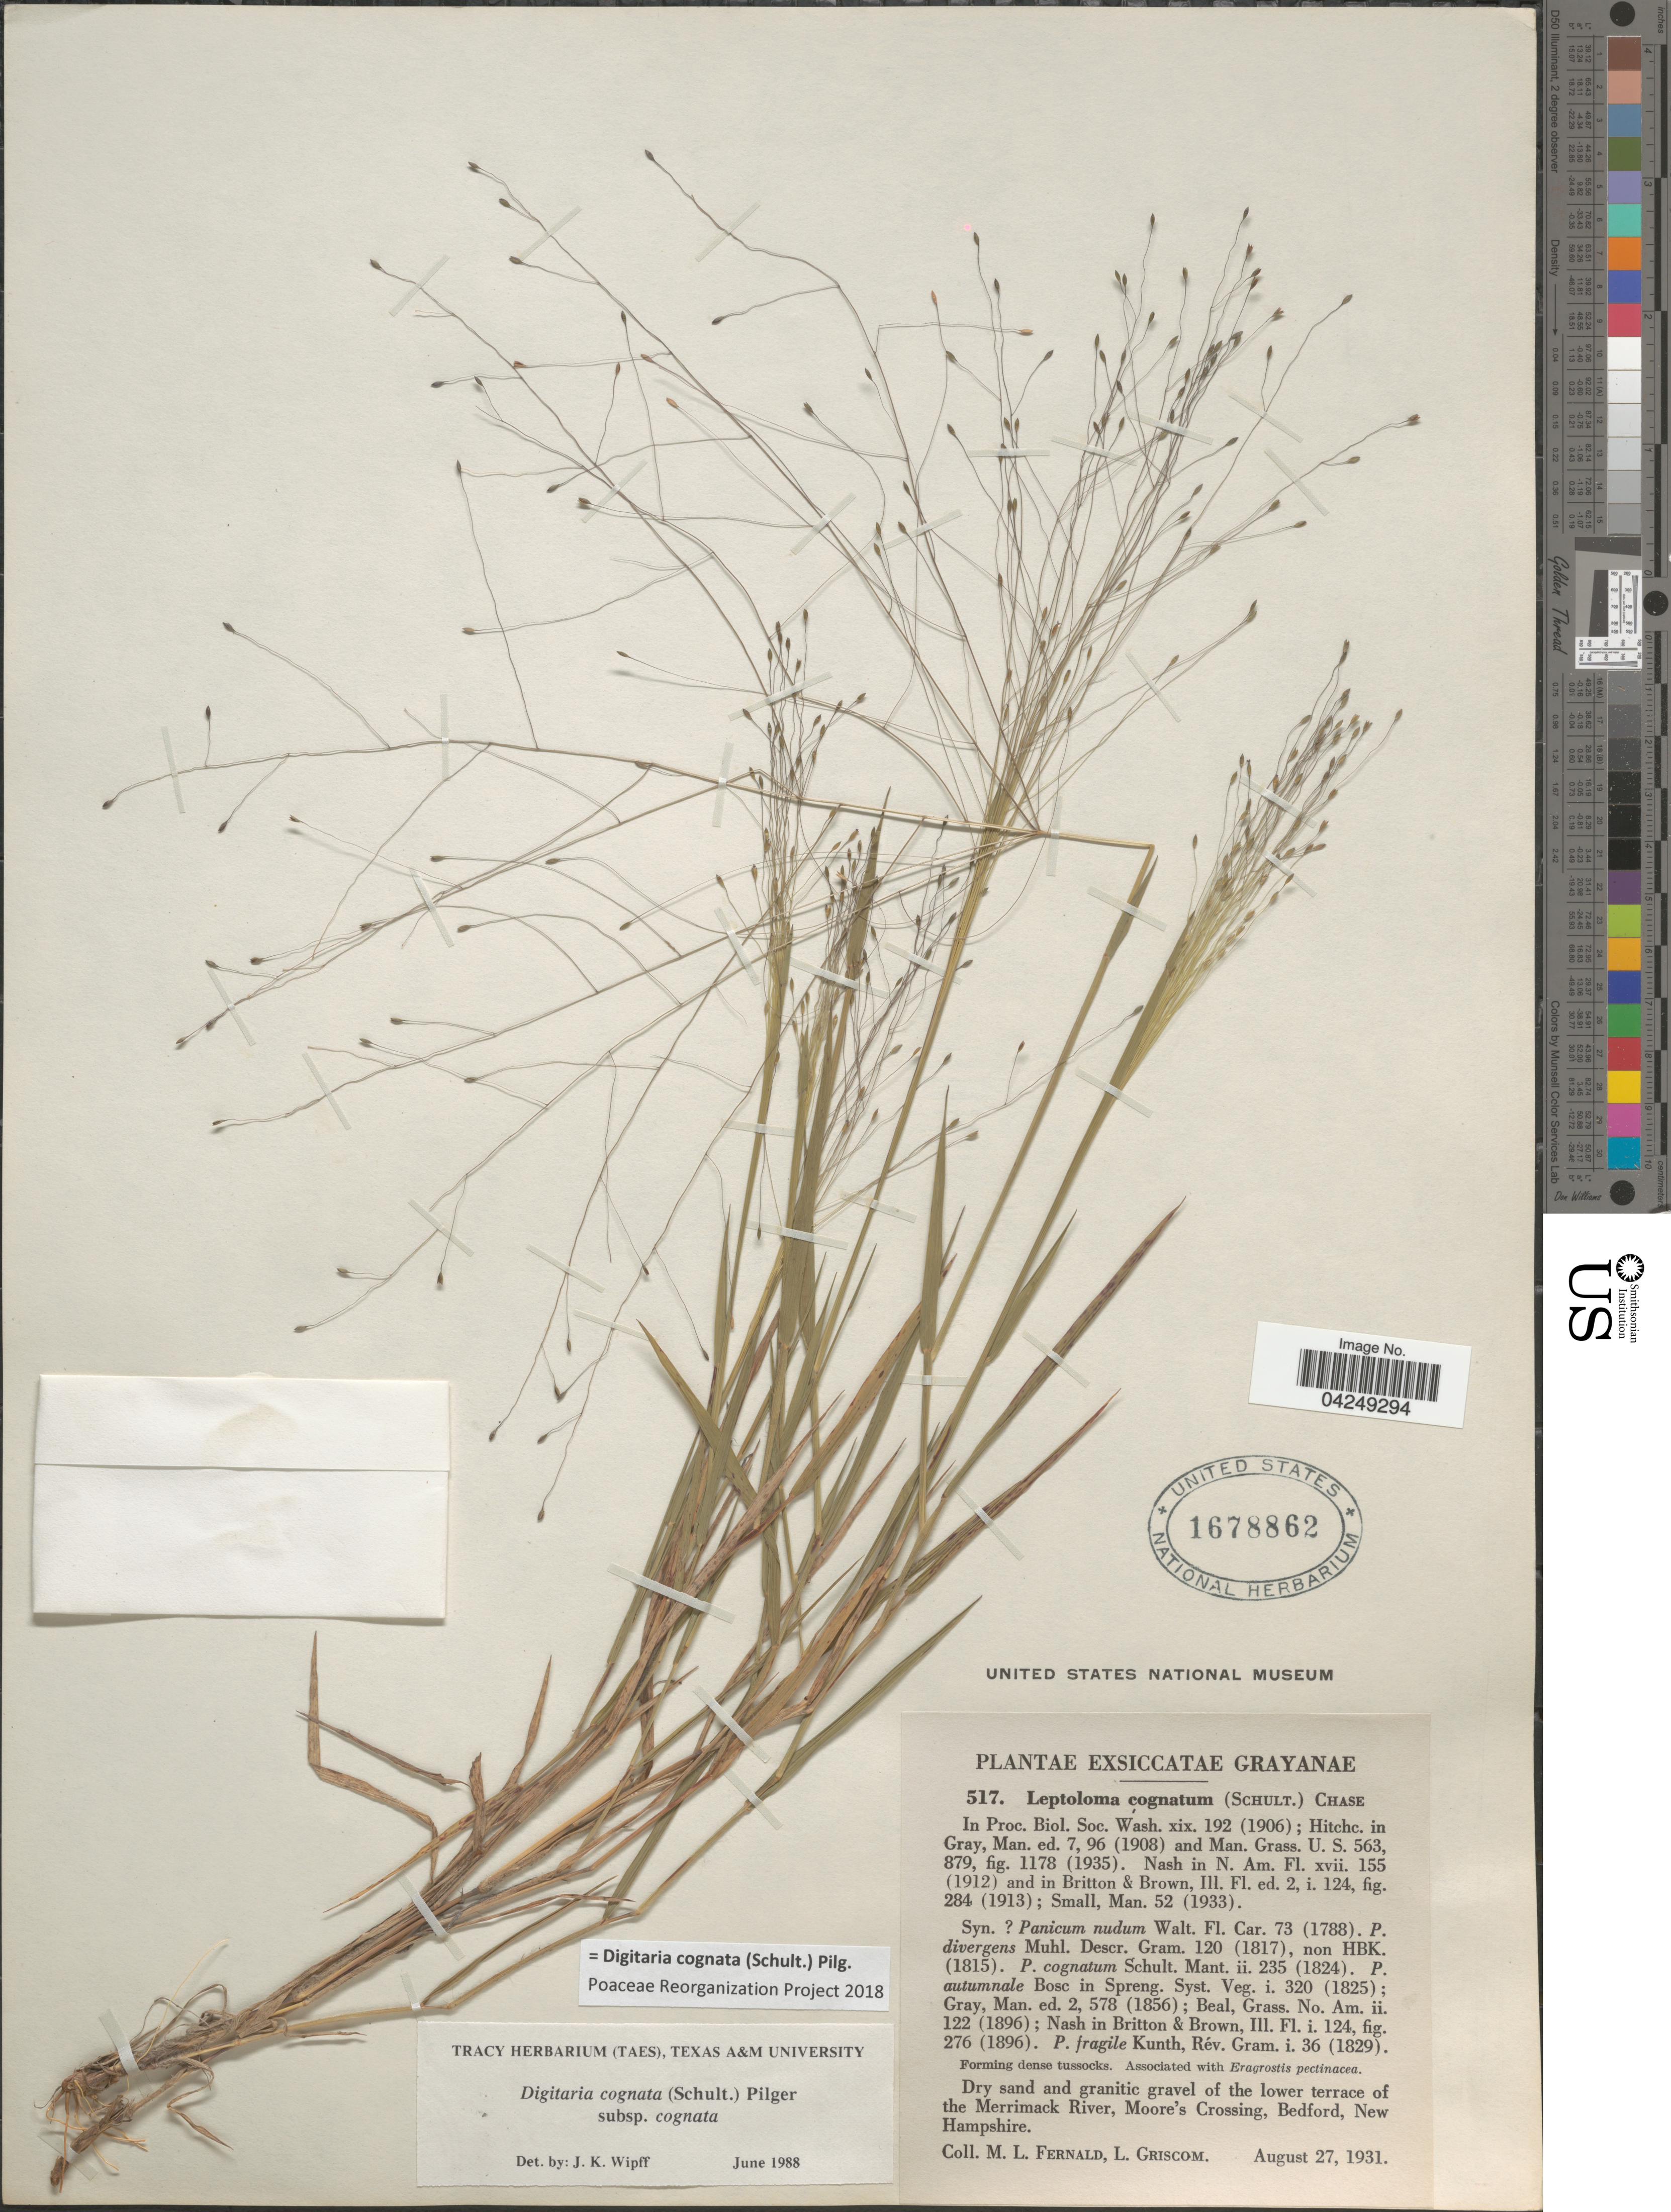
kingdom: Plantae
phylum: Tracheophyta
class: Liliopsida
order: Poales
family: Poaceae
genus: Digitaria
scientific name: Digitaria cognata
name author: (Scult.) Pilg.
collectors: M. L. Fernald & L. Griscom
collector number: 517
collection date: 1931-08-27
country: United States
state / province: New Hampshire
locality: Dry sand and granitic gravel of the lower terrace of the Merrimack River, Moore's Crossing, Bedford.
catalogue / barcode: US 1678862